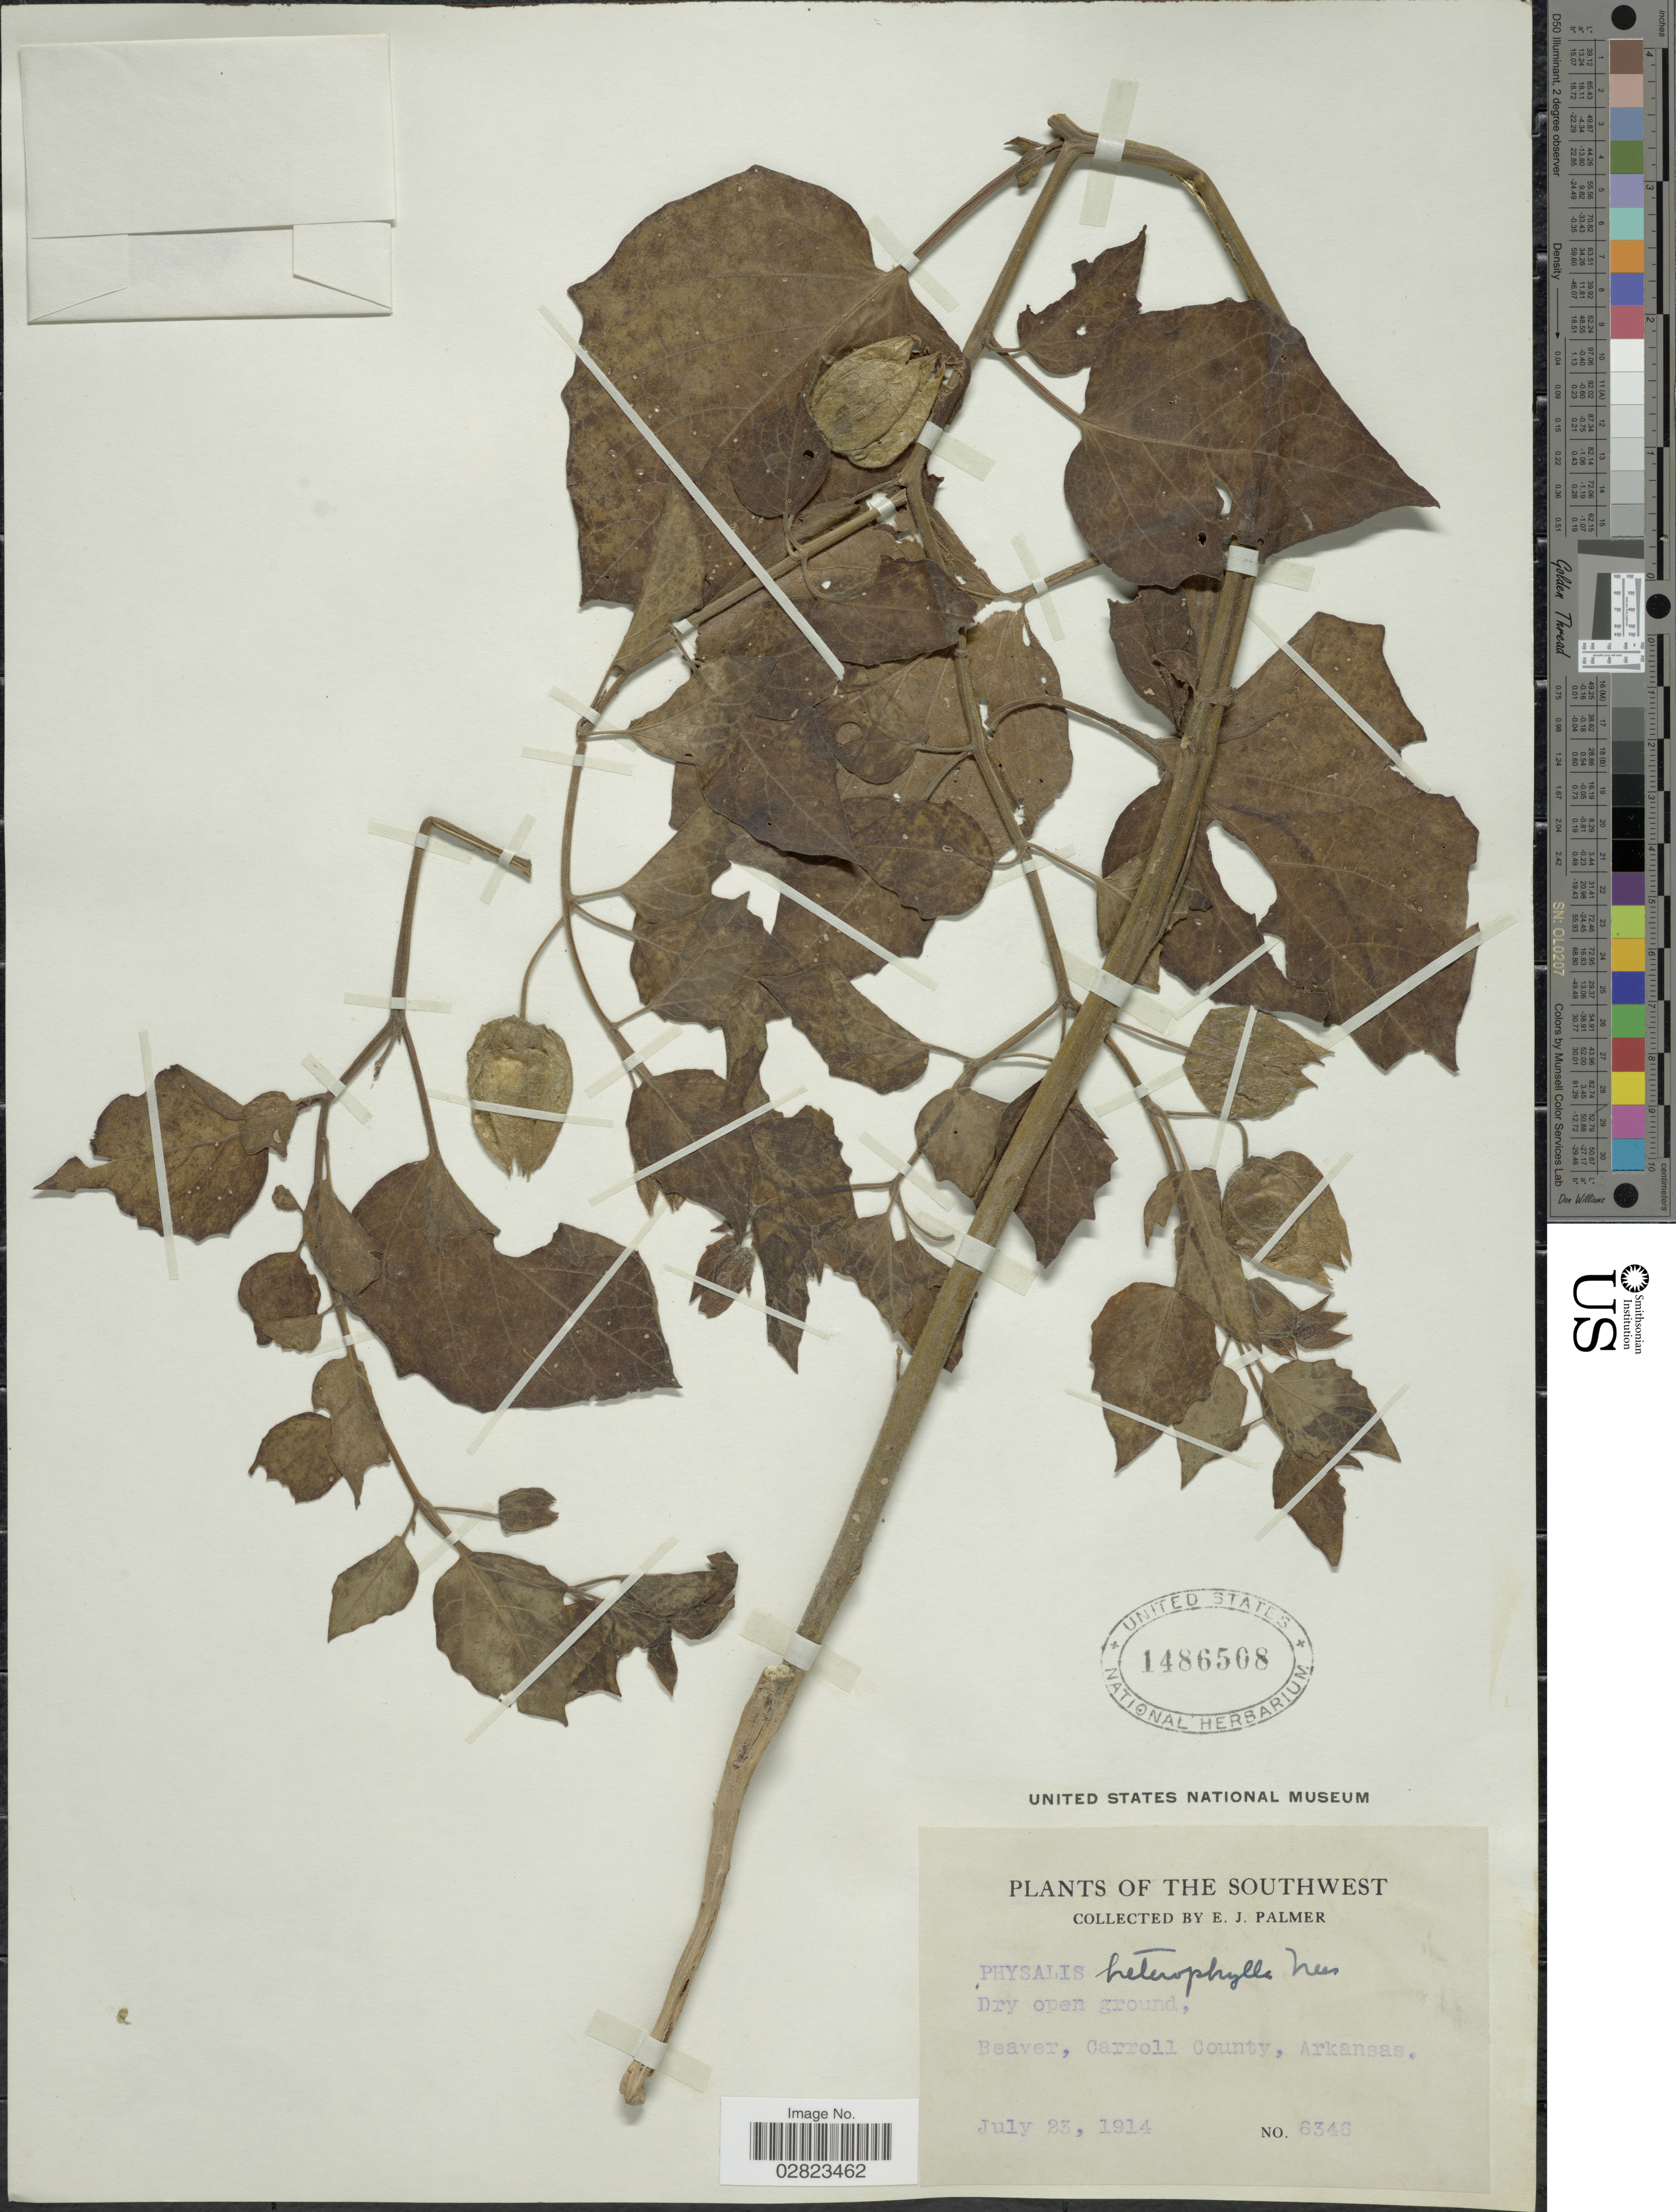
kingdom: Plantae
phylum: Tracheophyta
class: Magnoliopsida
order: Solanales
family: Solanaceae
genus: Physalis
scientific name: Physalis heterophylla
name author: Nees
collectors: E. J. Palmer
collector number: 6346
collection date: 1914-07-23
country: United States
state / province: Arkansas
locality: The Southwest. Beaver, Carroll County.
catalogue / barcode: US 1486508